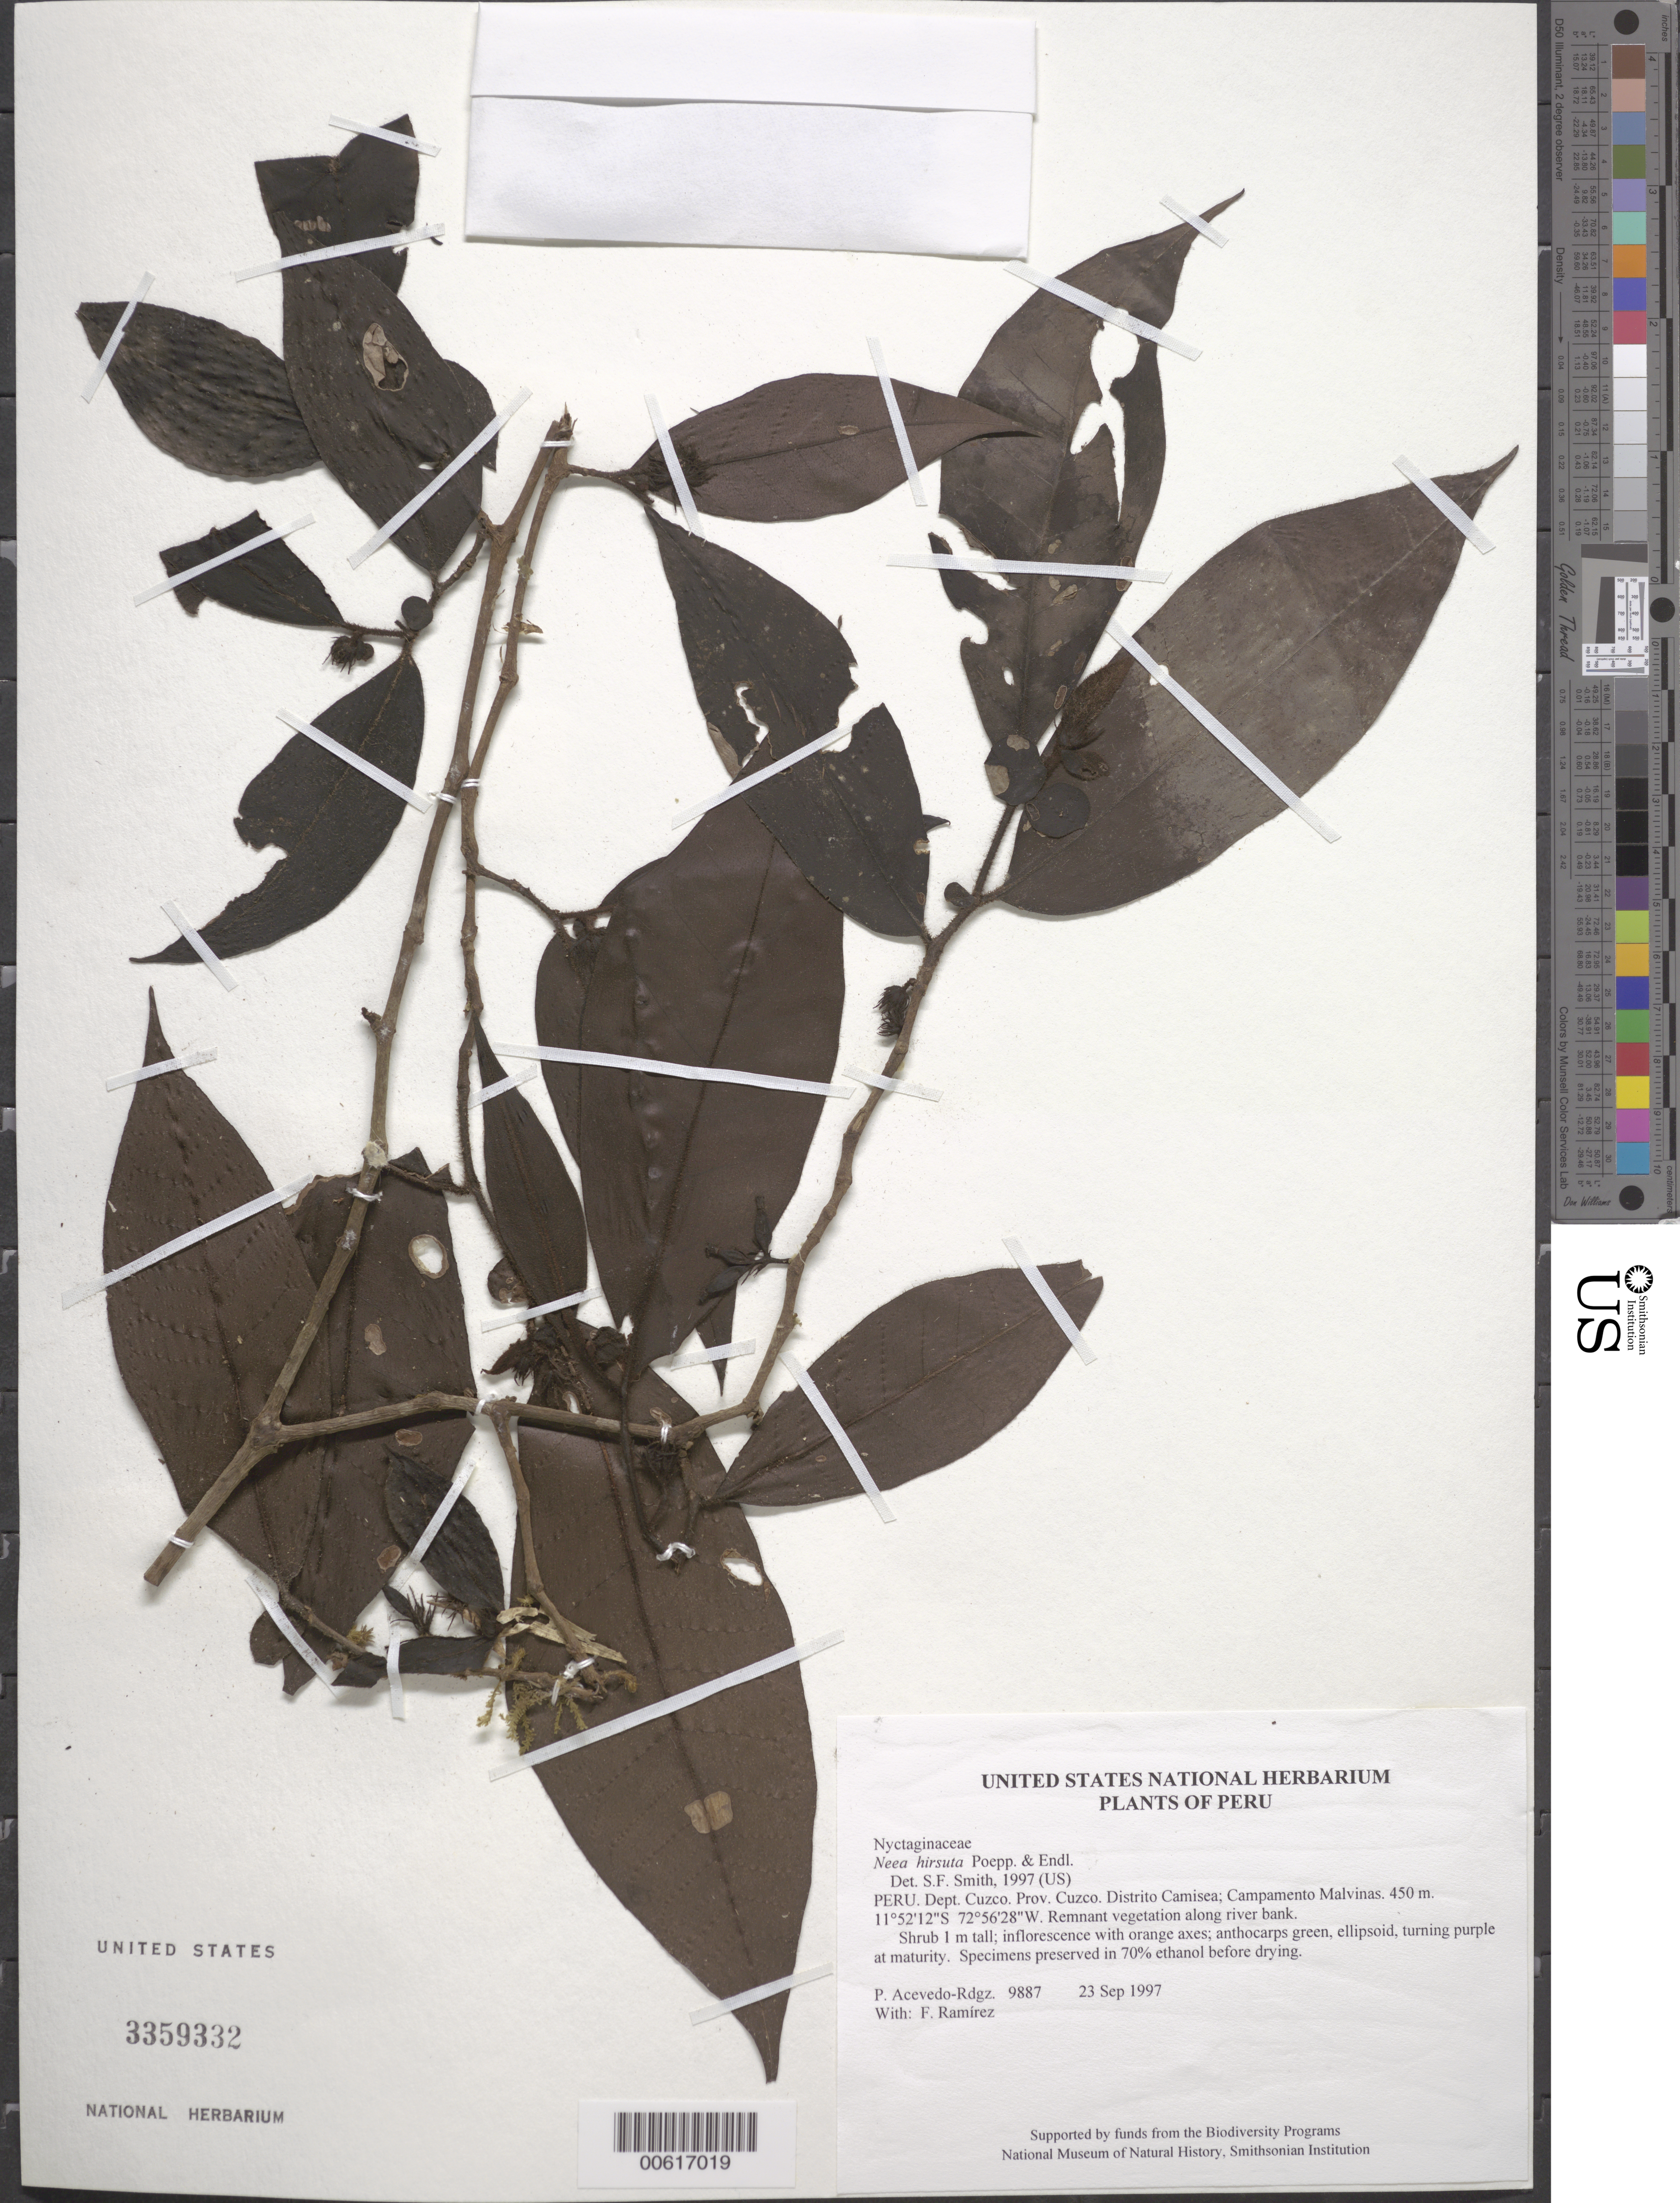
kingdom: Plantae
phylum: Tracheophyta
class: Magnoliopsida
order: Caryophyllales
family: Nyctaginaceae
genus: Neea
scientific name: Neea hirsuta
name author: Poepp. & Endl.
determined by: Smith, Stephen F., (US), NMNH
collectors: P. Acevedo-Rodr. & F. Ramirez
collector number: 9887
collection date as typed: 23 Sep 1997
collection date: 1997-09-23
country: Peru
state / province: Cusco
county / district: Cusco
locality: Distrito Camisea; Campamento Malvinas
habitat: Remnant vegetation along river bank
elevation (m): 450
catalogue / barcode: US 3359332